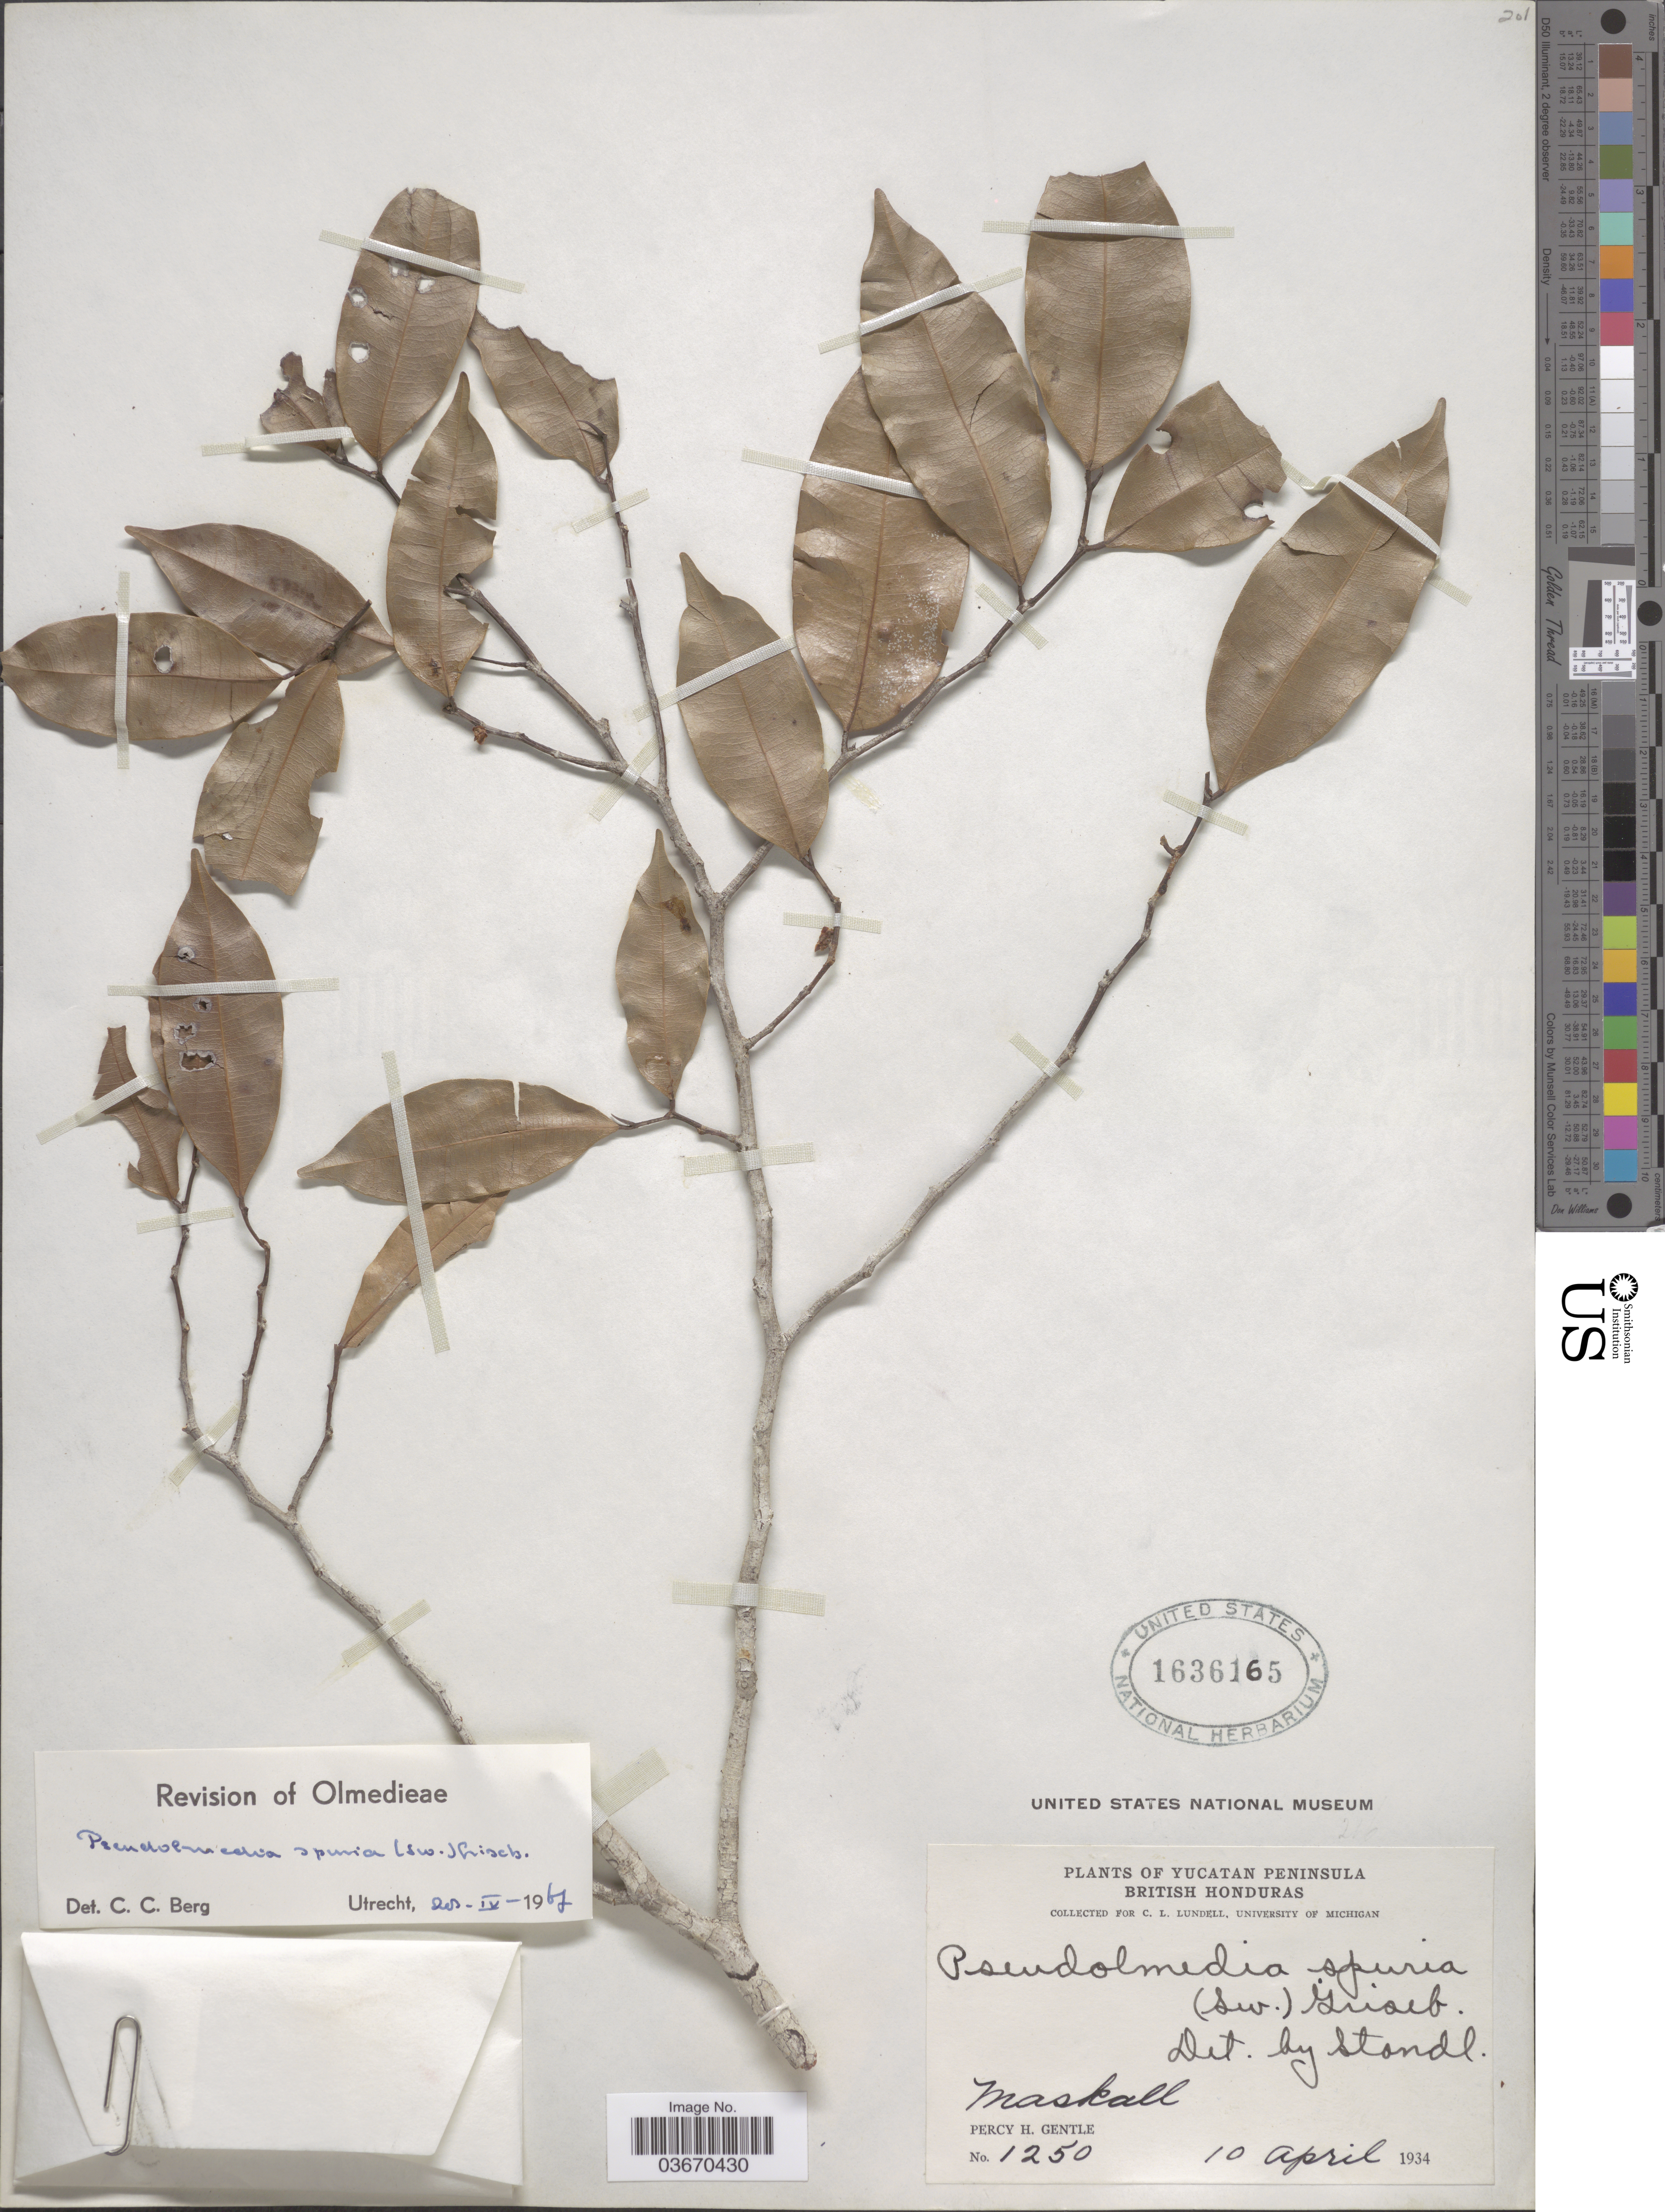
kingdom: Plantae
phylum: Tracheophyta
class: Magnoliopsida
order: Rosales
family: Moraceae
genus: Pseudolmedia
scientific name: Pseudolmedia spuria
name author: (Sw.) Griseb.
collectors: P. H. Gentle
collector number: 1250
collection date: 1934-04-10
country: Belize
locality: Yucatan Peninsula. British Honduras. Maskall.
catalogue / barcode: US 1636165